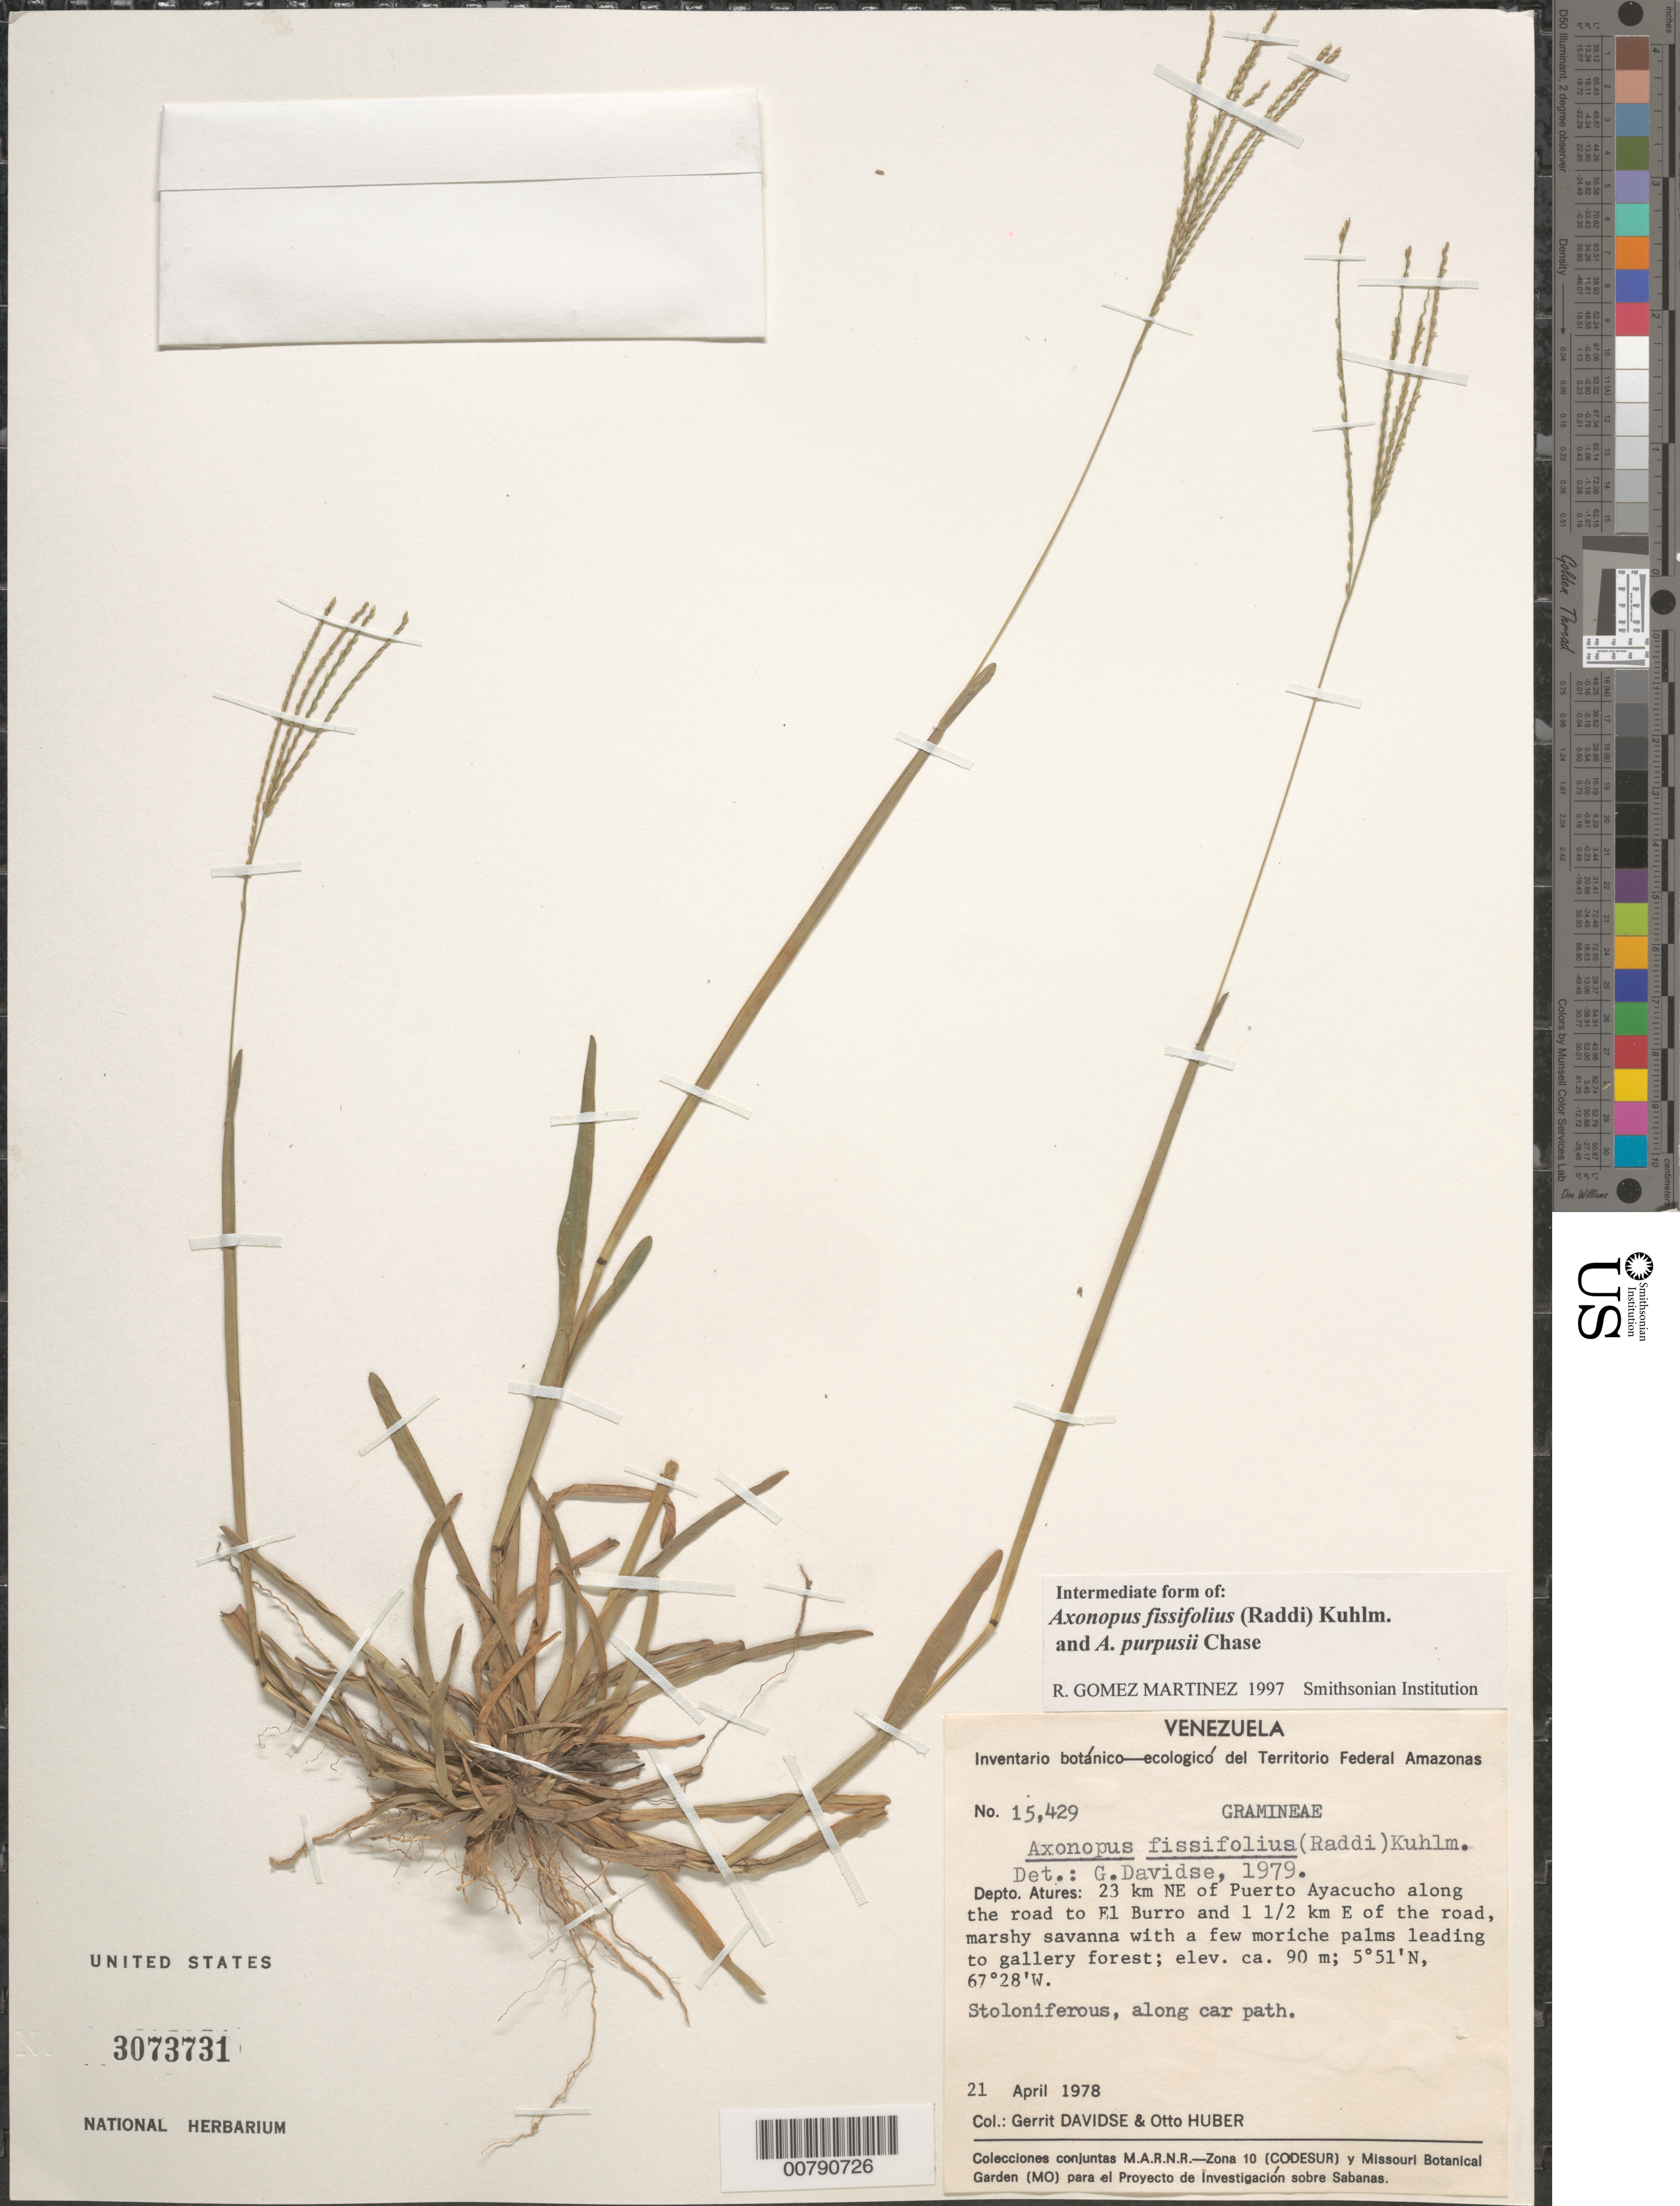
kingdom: Plantae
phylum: Tracheophyta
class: Liliopsida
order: Poales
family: Poaceae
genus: Axonopus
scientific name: Axonopus fissifolius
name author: (Raddi) Kuhlm.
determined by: Gomez Martinez, R.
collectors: G. Davidse & O. Huber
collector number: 15429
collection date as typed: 21-Apr-78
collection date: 1978-04-21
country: Venezuela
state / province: Amazonas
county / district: Atures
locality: Puerto Ayacucho, 23 km NE of along the road to El Burro, and 1.5 km E of the road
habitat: Marshy savanna with a few moriche palms leading to gallery forest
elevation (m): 90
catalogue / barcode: US 3073731